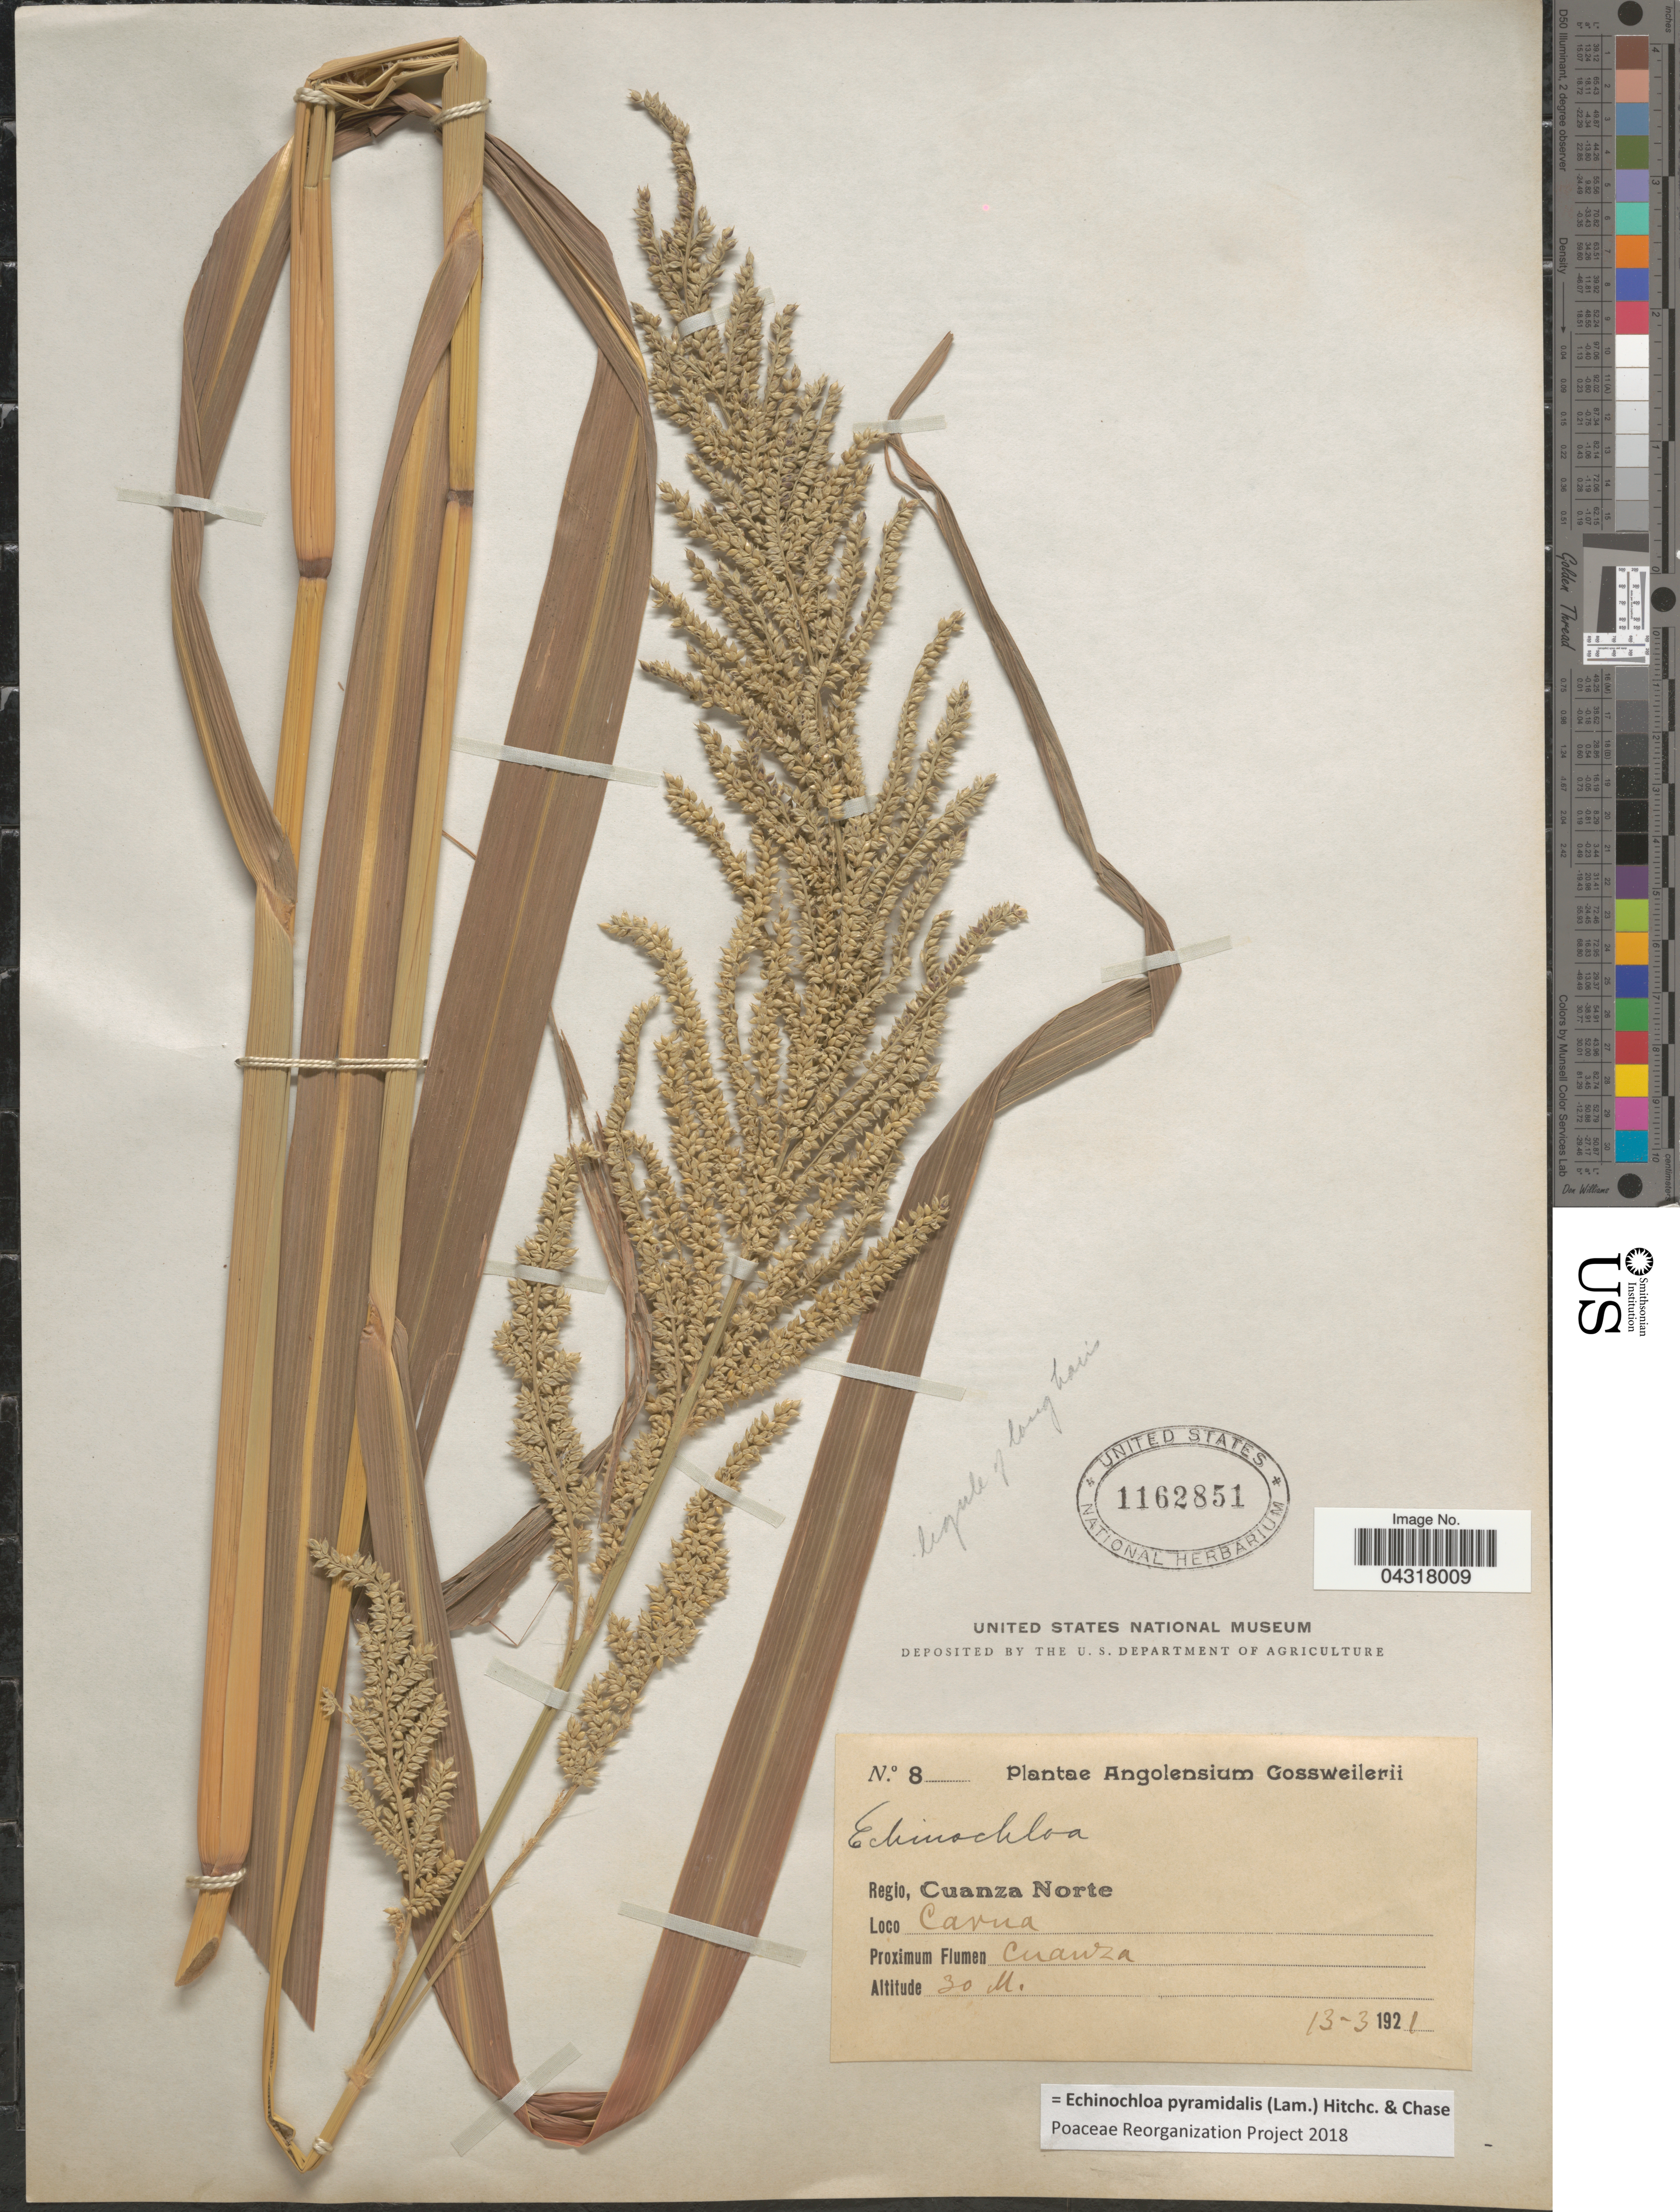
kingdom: Plantae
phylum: Tracheophyta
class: Liliopsida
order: Poales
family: Poaceae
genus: Echinochloa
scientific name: Echinochloa pyramidalis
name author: (Lam.) Hitchc. & Chase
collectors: -. Gossweiler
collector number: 8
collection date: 1921-03-13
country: Angola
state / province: Cuanza Norte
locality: Regio, Cuanza Norte. Cavua. Proximum Flumen Cuanza.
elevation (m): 30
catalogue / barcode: US 1162851